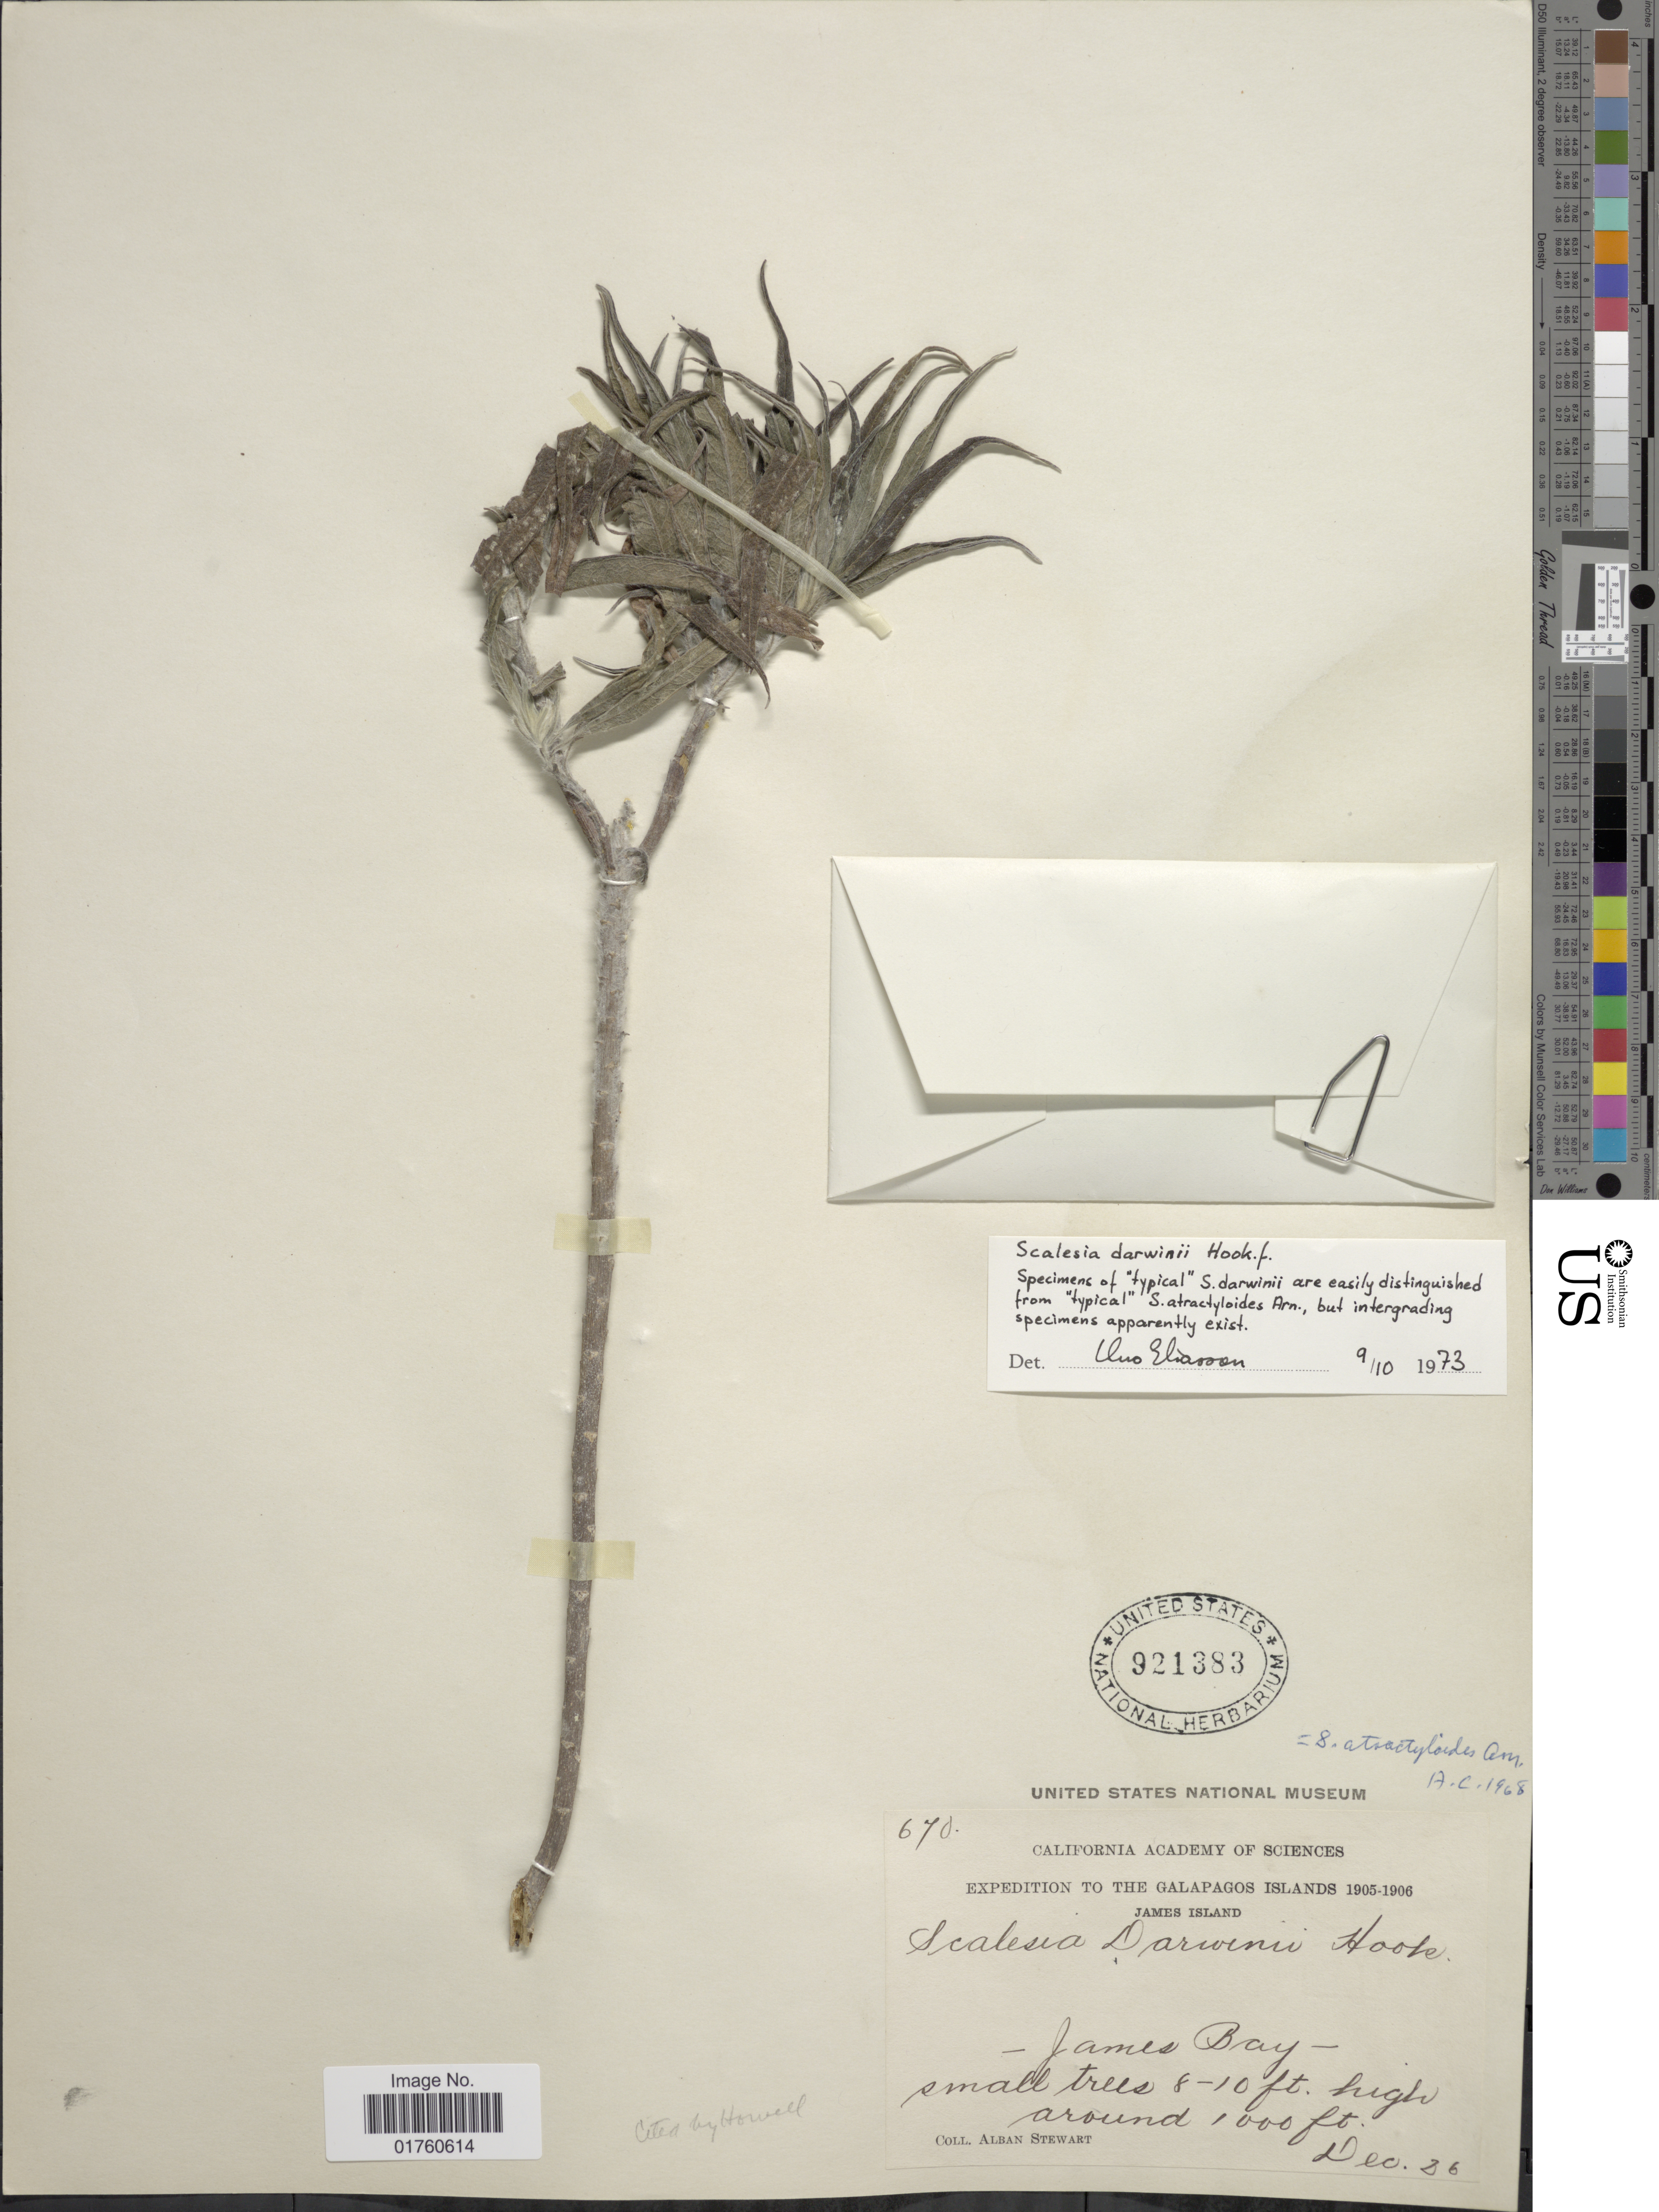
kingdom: Plantae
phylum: Tracheophyta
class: Magnoliopsida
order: Asterales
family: Asteraceae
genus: Scalesia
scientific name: Scalesia darwinii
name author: Hook. f.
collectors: A. Stewart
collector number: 670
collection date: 1905-12-26/1906-12-26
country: Ecuador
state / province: Colón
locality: The Galapagos Islands, James Island, James Bay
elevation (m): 305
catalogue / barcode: US 921383